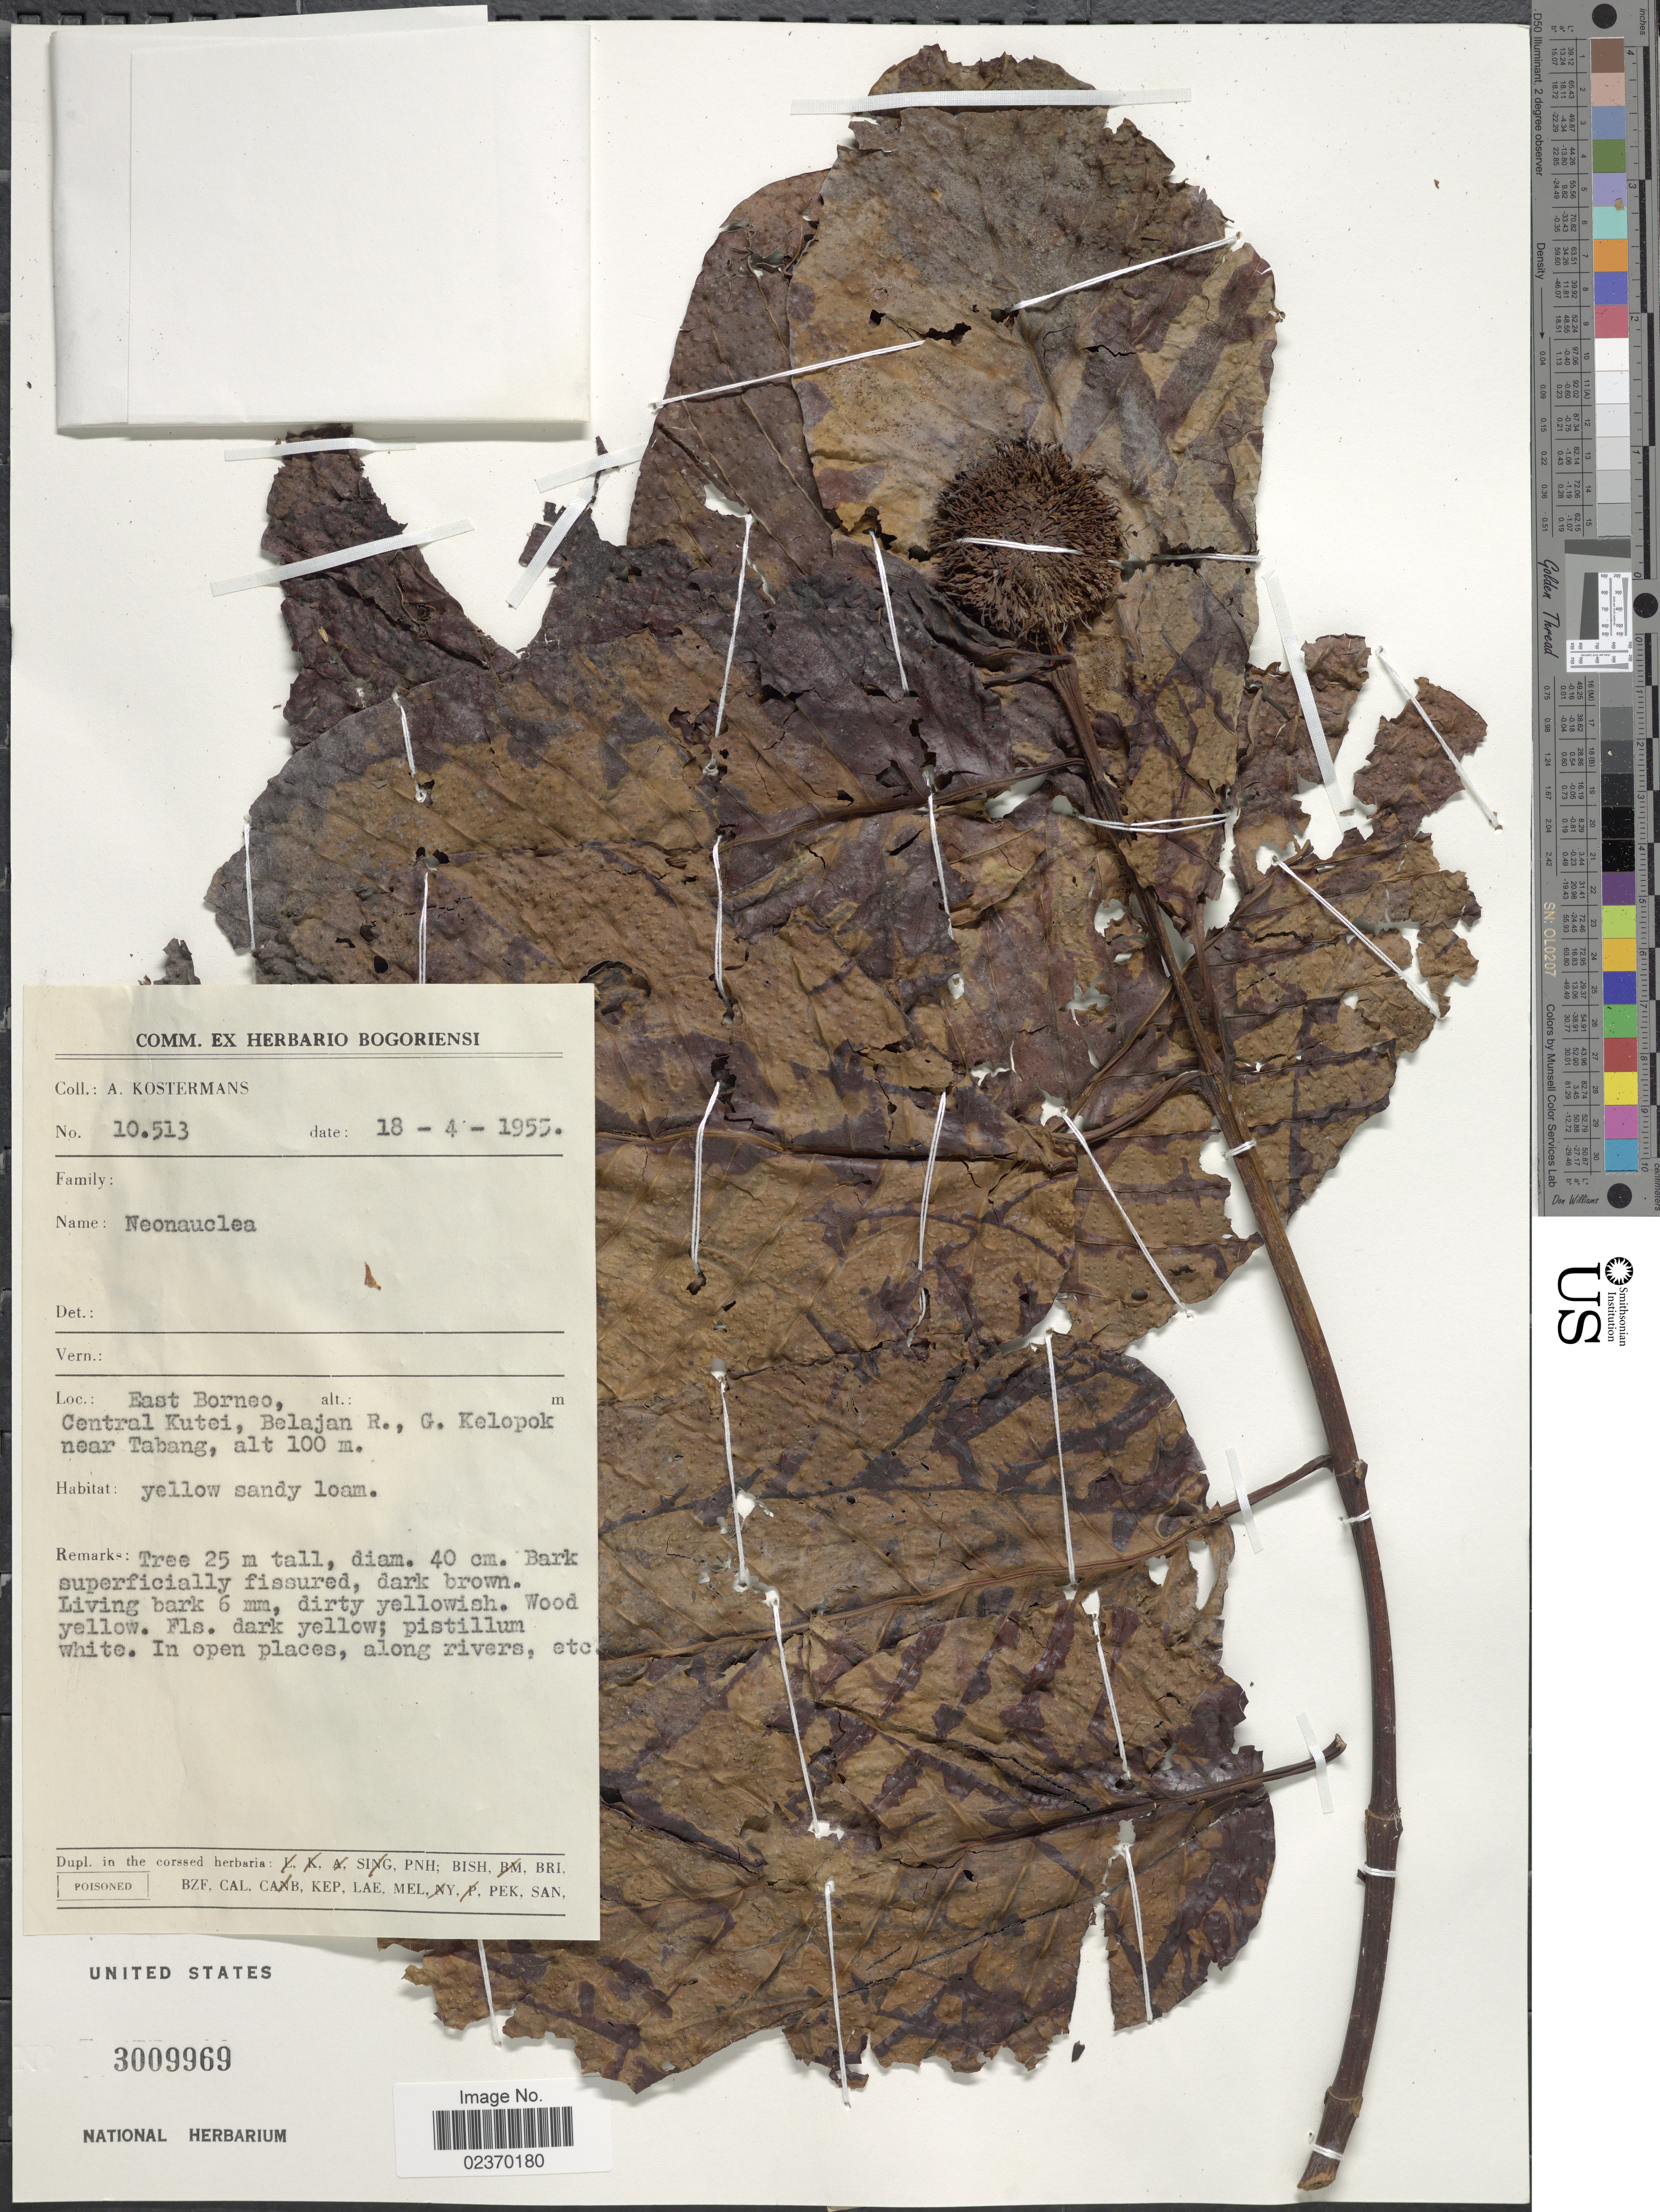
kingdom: Plantae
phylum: Tracheophyta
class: Magnoliopsida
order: Gentianales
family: Rubiaceae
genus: Neonauclea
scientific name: Neonauclea sp.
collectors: A. J. G. Kostermans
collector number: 10513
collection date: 1955-04-18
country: Indonesia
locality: East Borneo, central Kutei, Belajan R., G Kelopok near Tabang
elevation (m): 100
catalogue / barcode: US 3009969